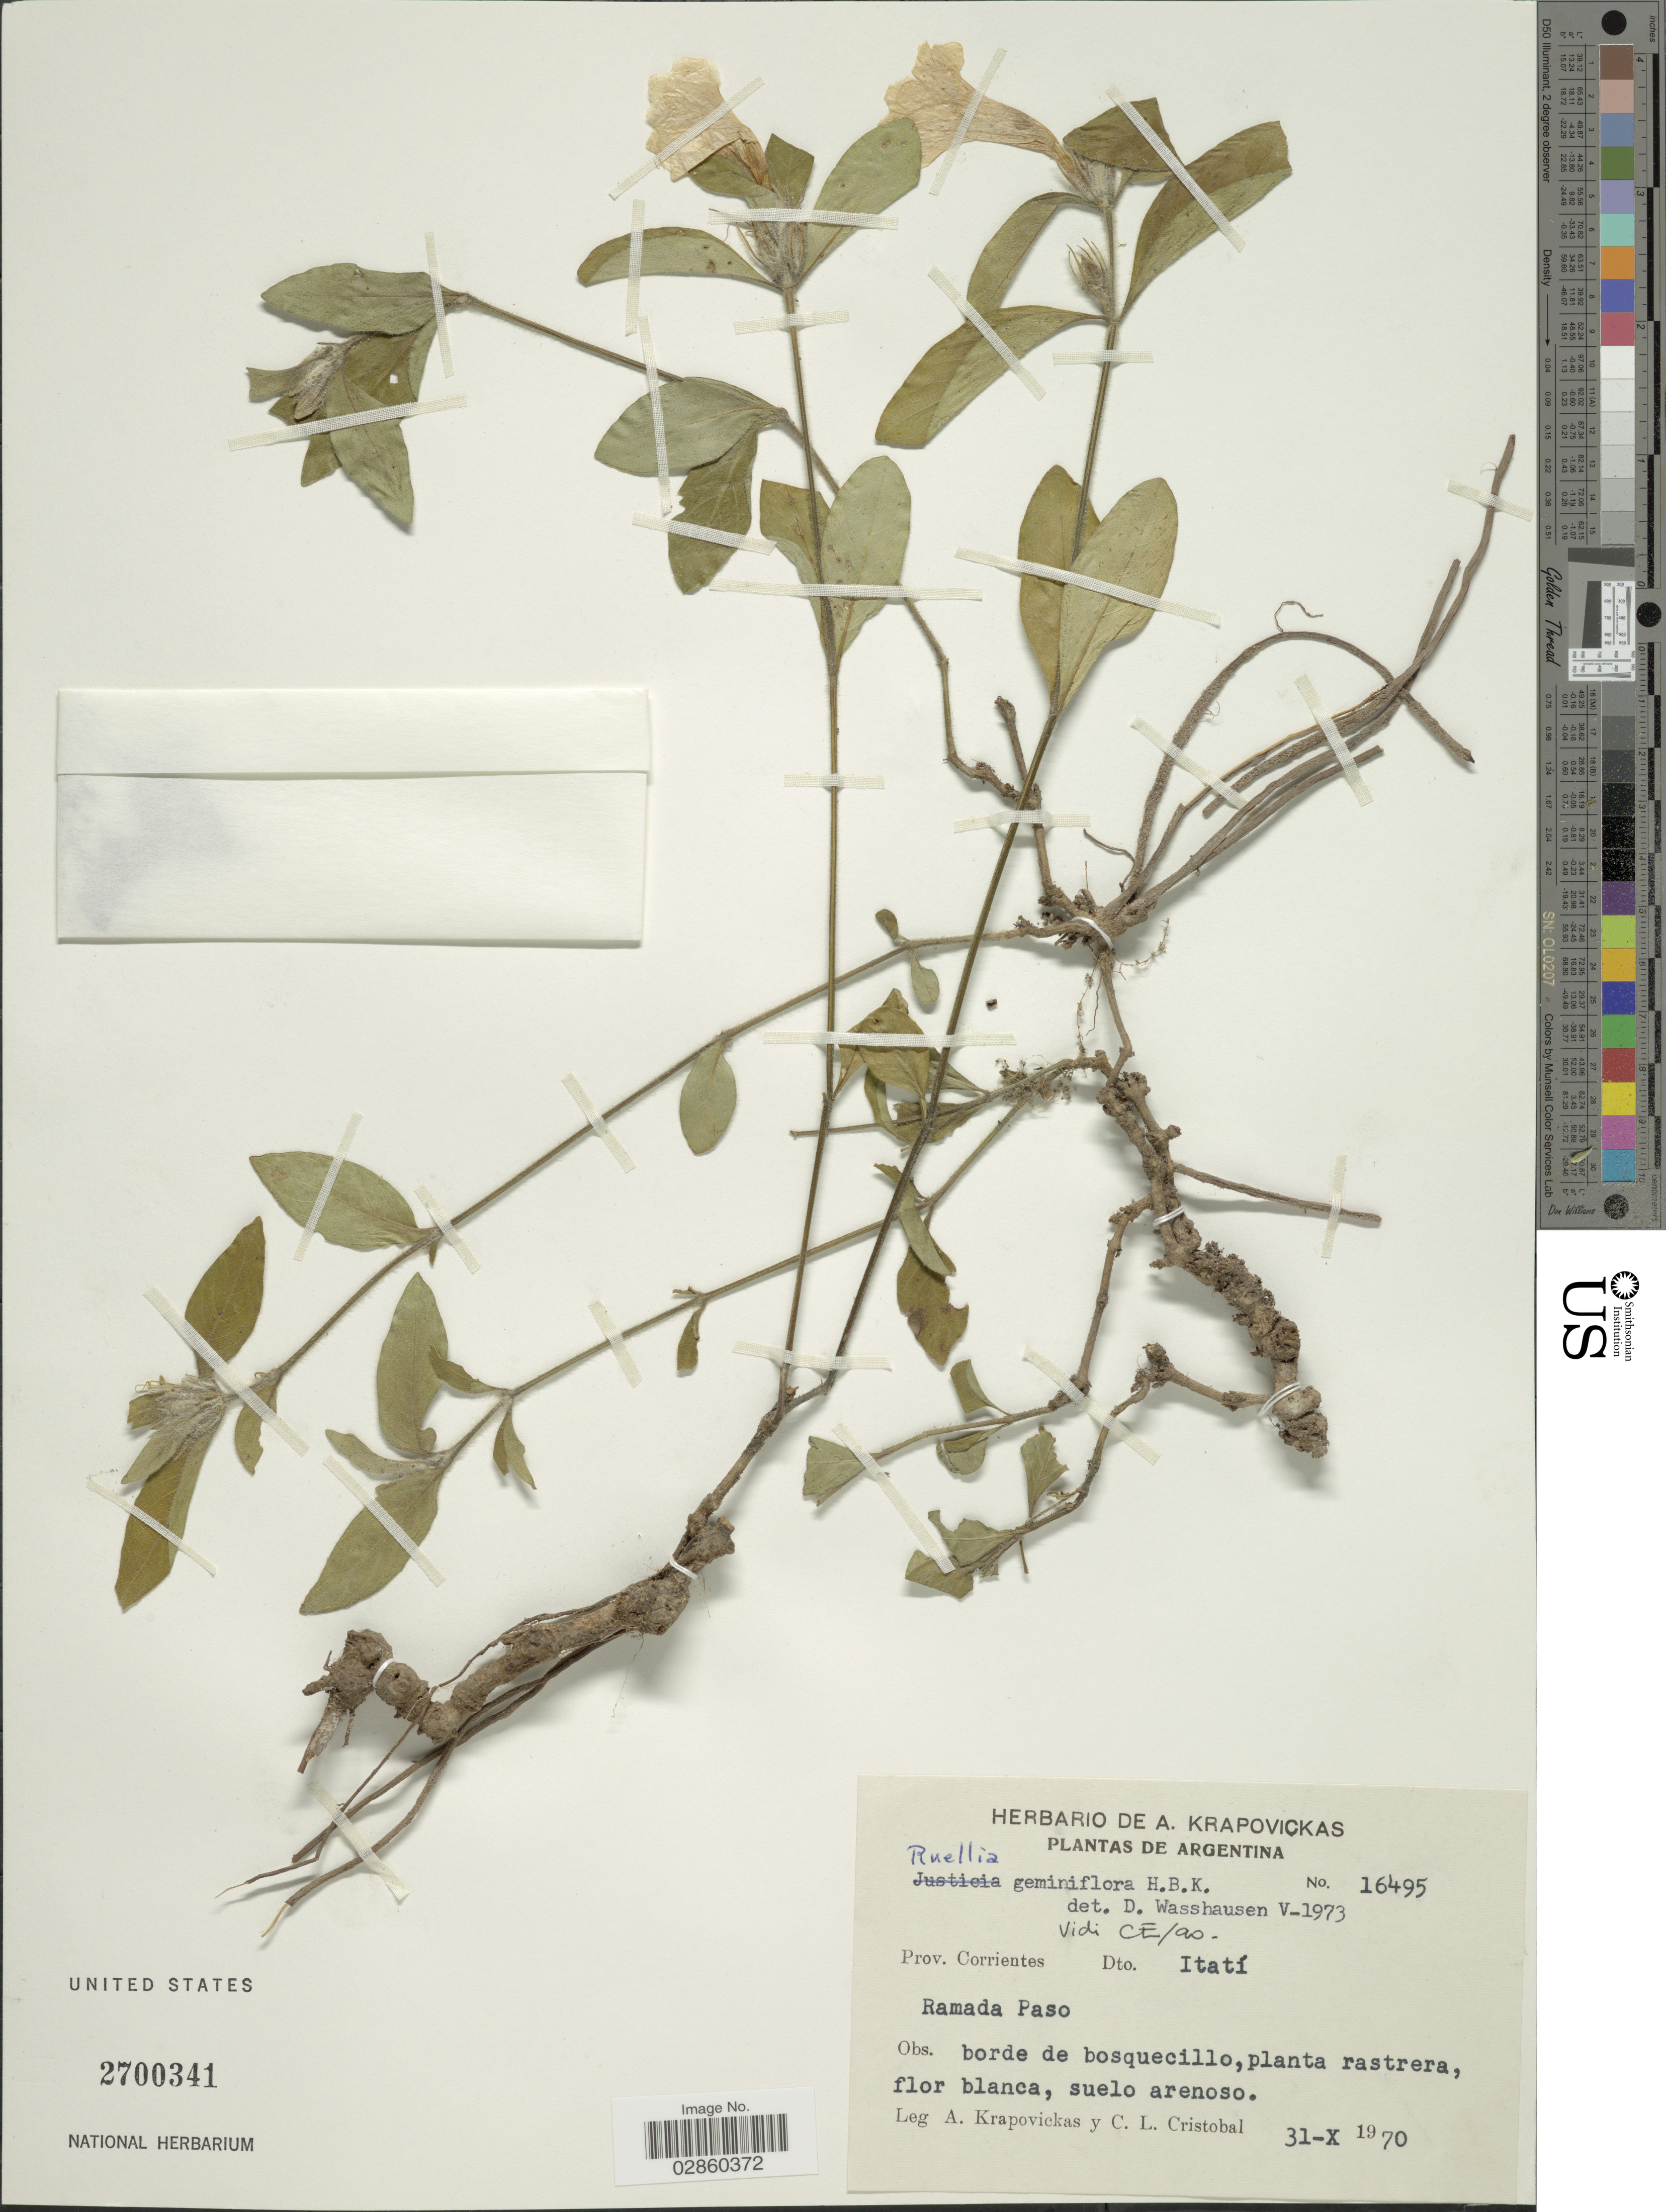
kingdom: Plantae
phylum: Tracheophyta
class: Magnoliopsida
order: Lamiales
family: Acanthaceae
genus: Ruellia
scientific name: Ruellia geminiflora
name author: Kunth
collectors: A. Krapovickas & C. L. Cristóbal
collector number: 16495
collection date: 1970-10-31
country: Argentina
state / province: Corrientes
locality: Dto. Itatí. Ramada Paso.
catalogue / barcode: US 2700341